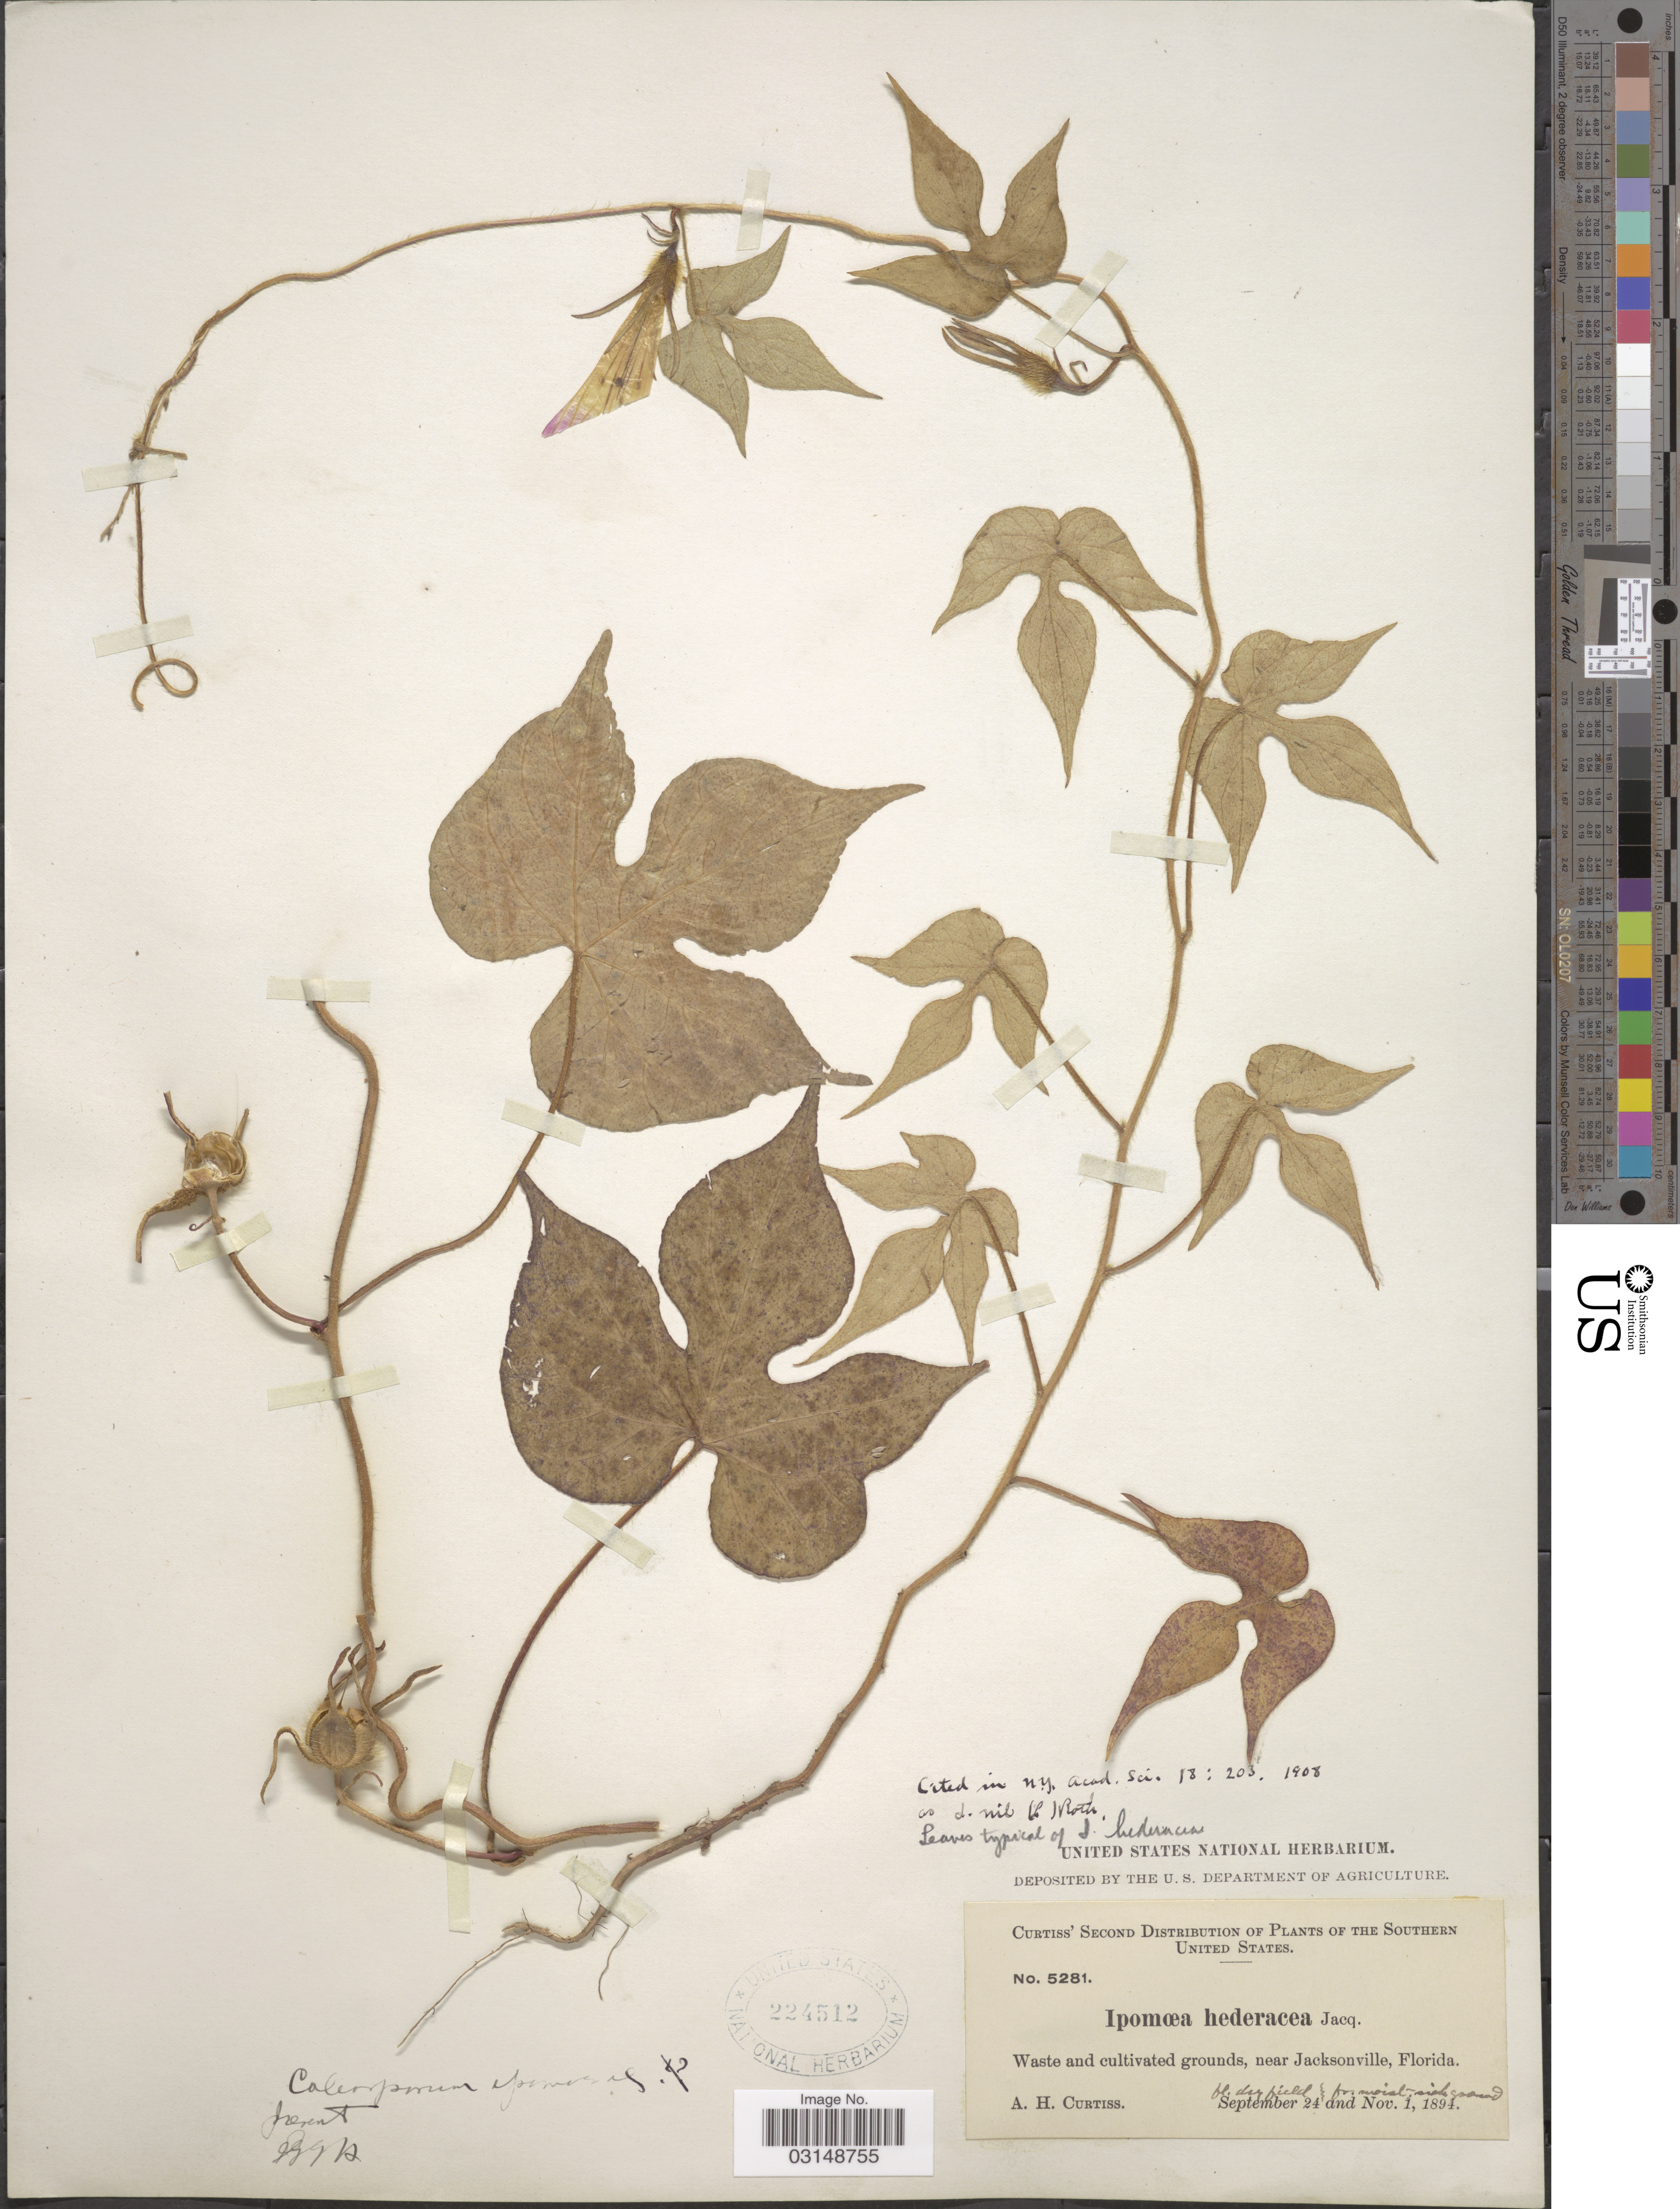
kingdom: Plantae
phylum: Tracheophyta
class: Magnoliopsida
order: Solanales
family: Convolvulaceae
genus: Ipomoea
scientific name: Ipomoea hederacea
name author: Jacq.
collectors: A. H. Curtiss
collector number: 5281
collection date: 1894-09-24/1894-11-01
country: United States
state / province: Florida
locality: Southern United States. Near Jacksonville.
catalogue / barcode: US 224512